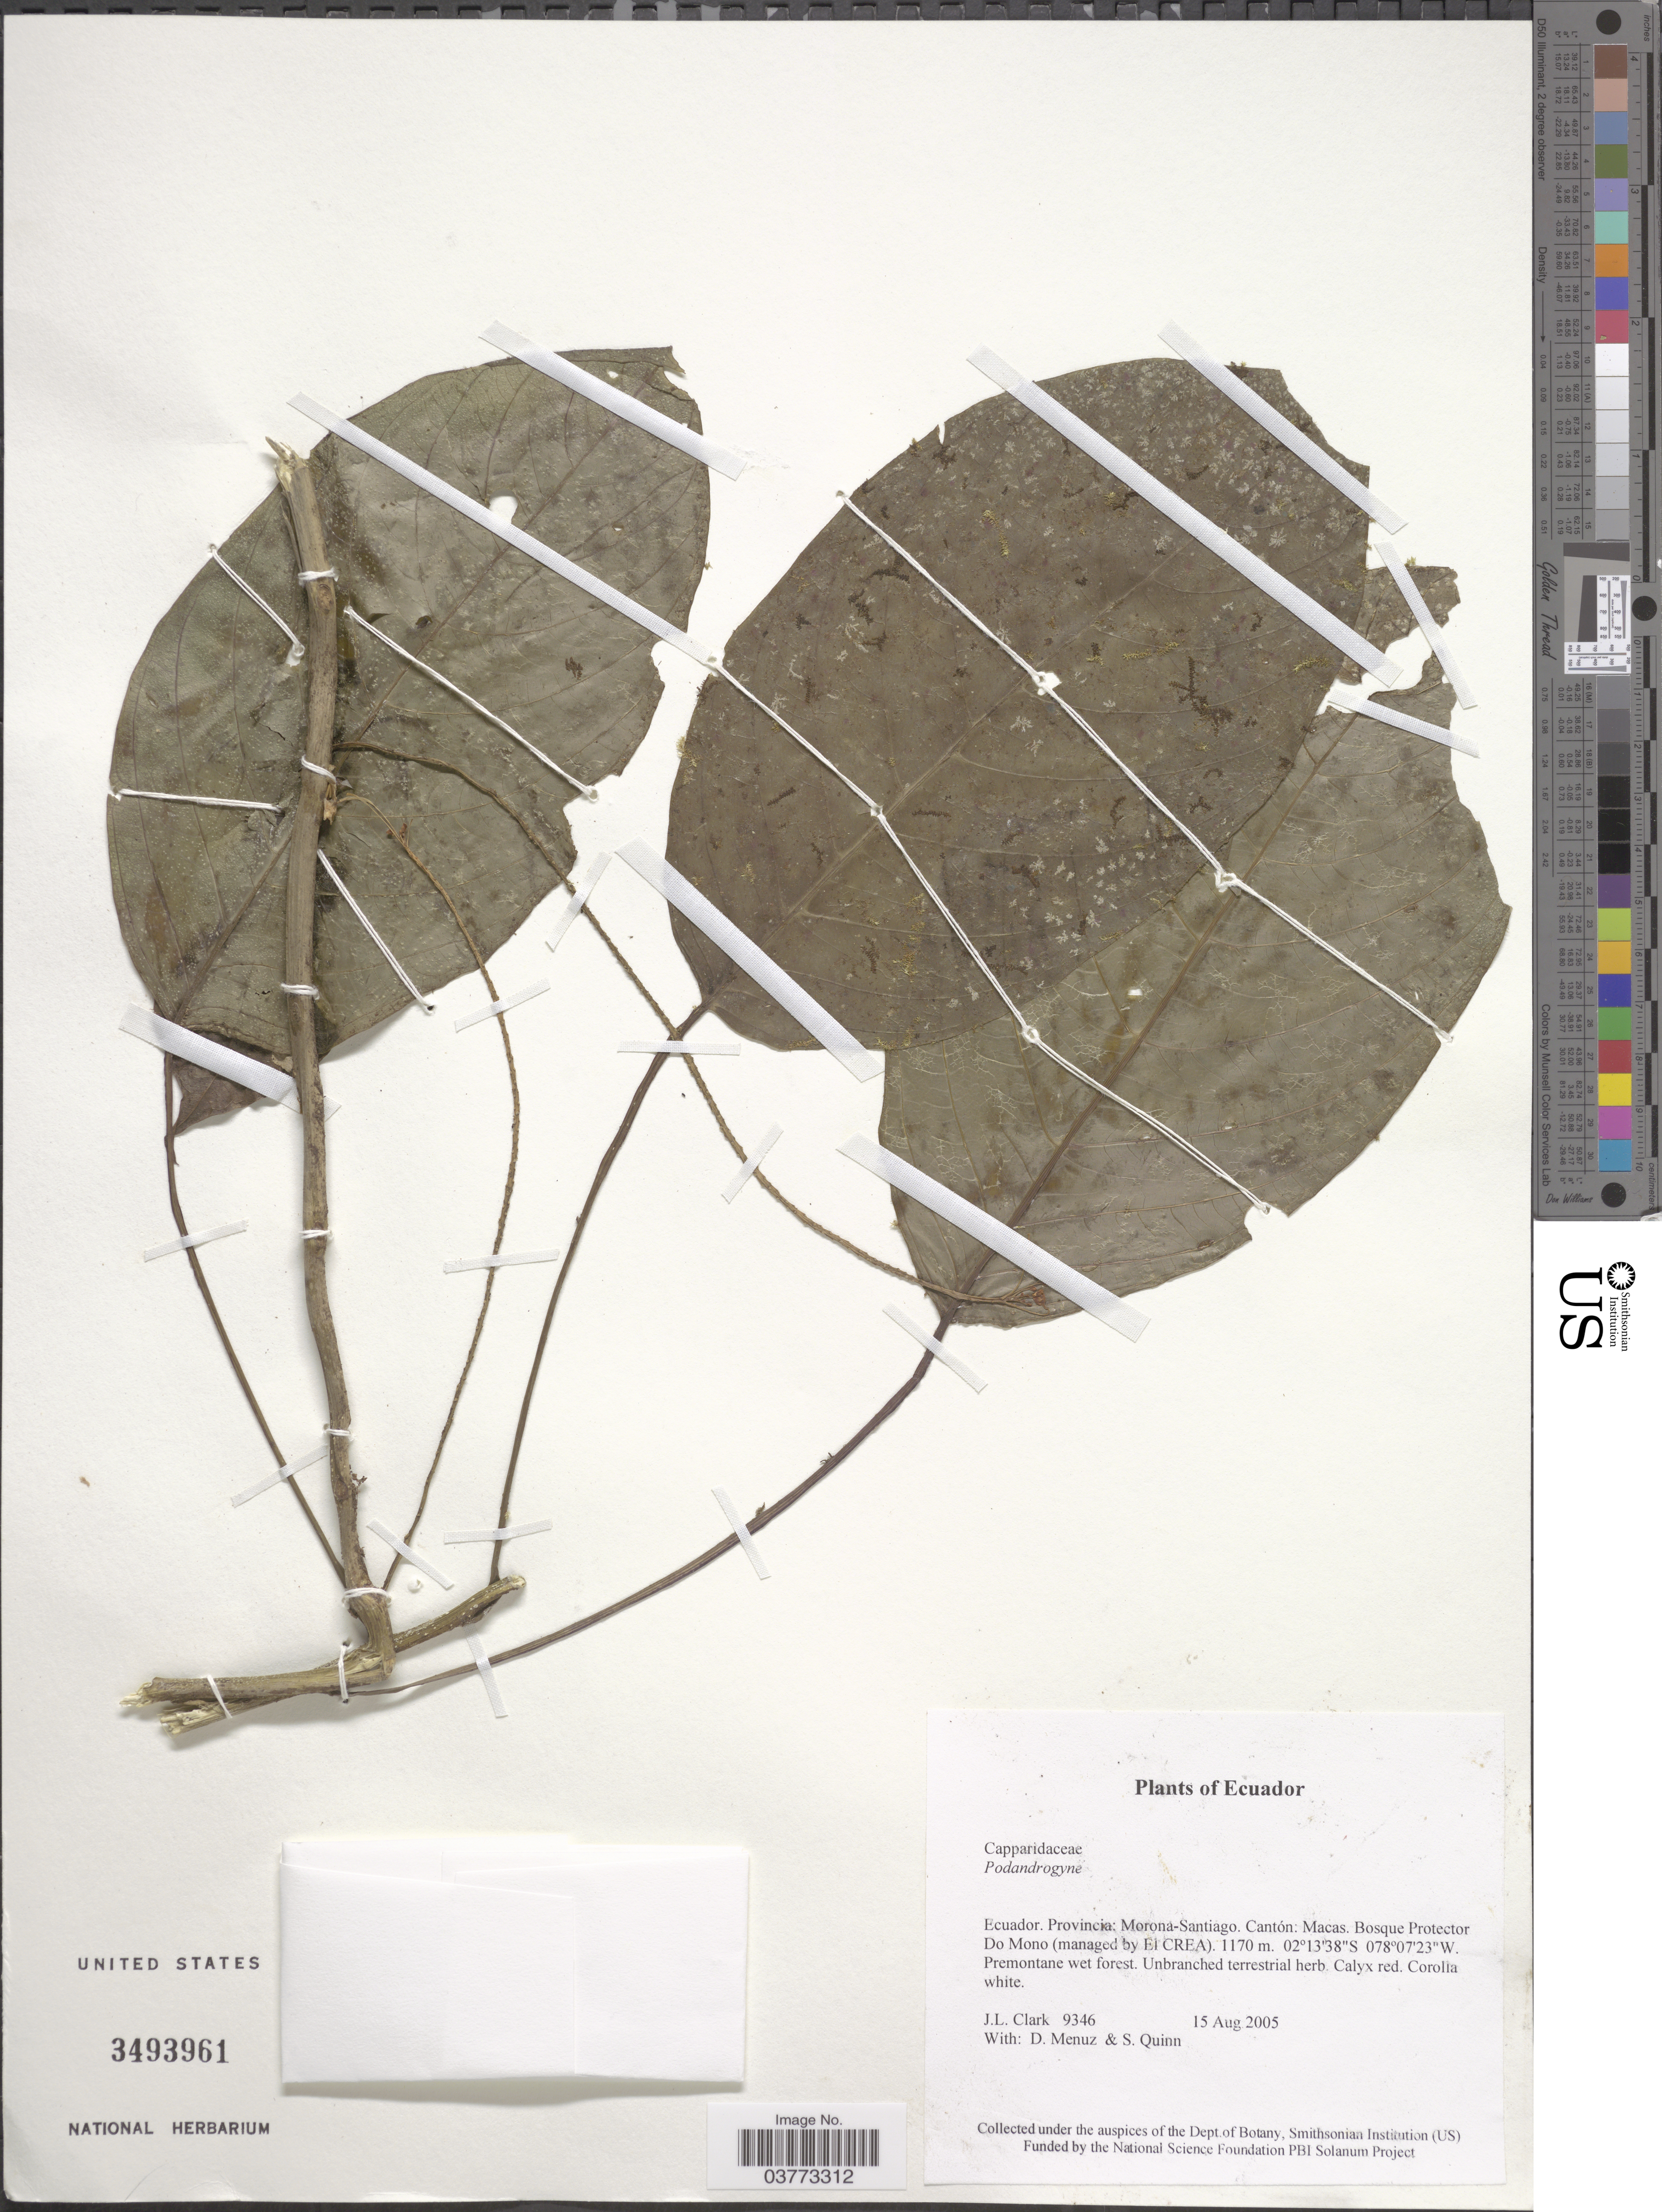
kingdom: Plantae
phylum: Tracheophyta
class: Magnoliopsida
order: Brassicales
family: Cleomaceae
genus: Podandrogyne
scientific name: Podandrogyne sp.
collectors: J. L. Clark, D. Menuz & S. Quinn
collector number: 9346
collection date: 2005-08-15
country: Ecuador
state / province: Morona-Santiago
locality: Cantón: Macas. Bosque Protector Do Mono (managed by El Crea).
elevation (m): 1170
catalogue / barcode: US 3493961